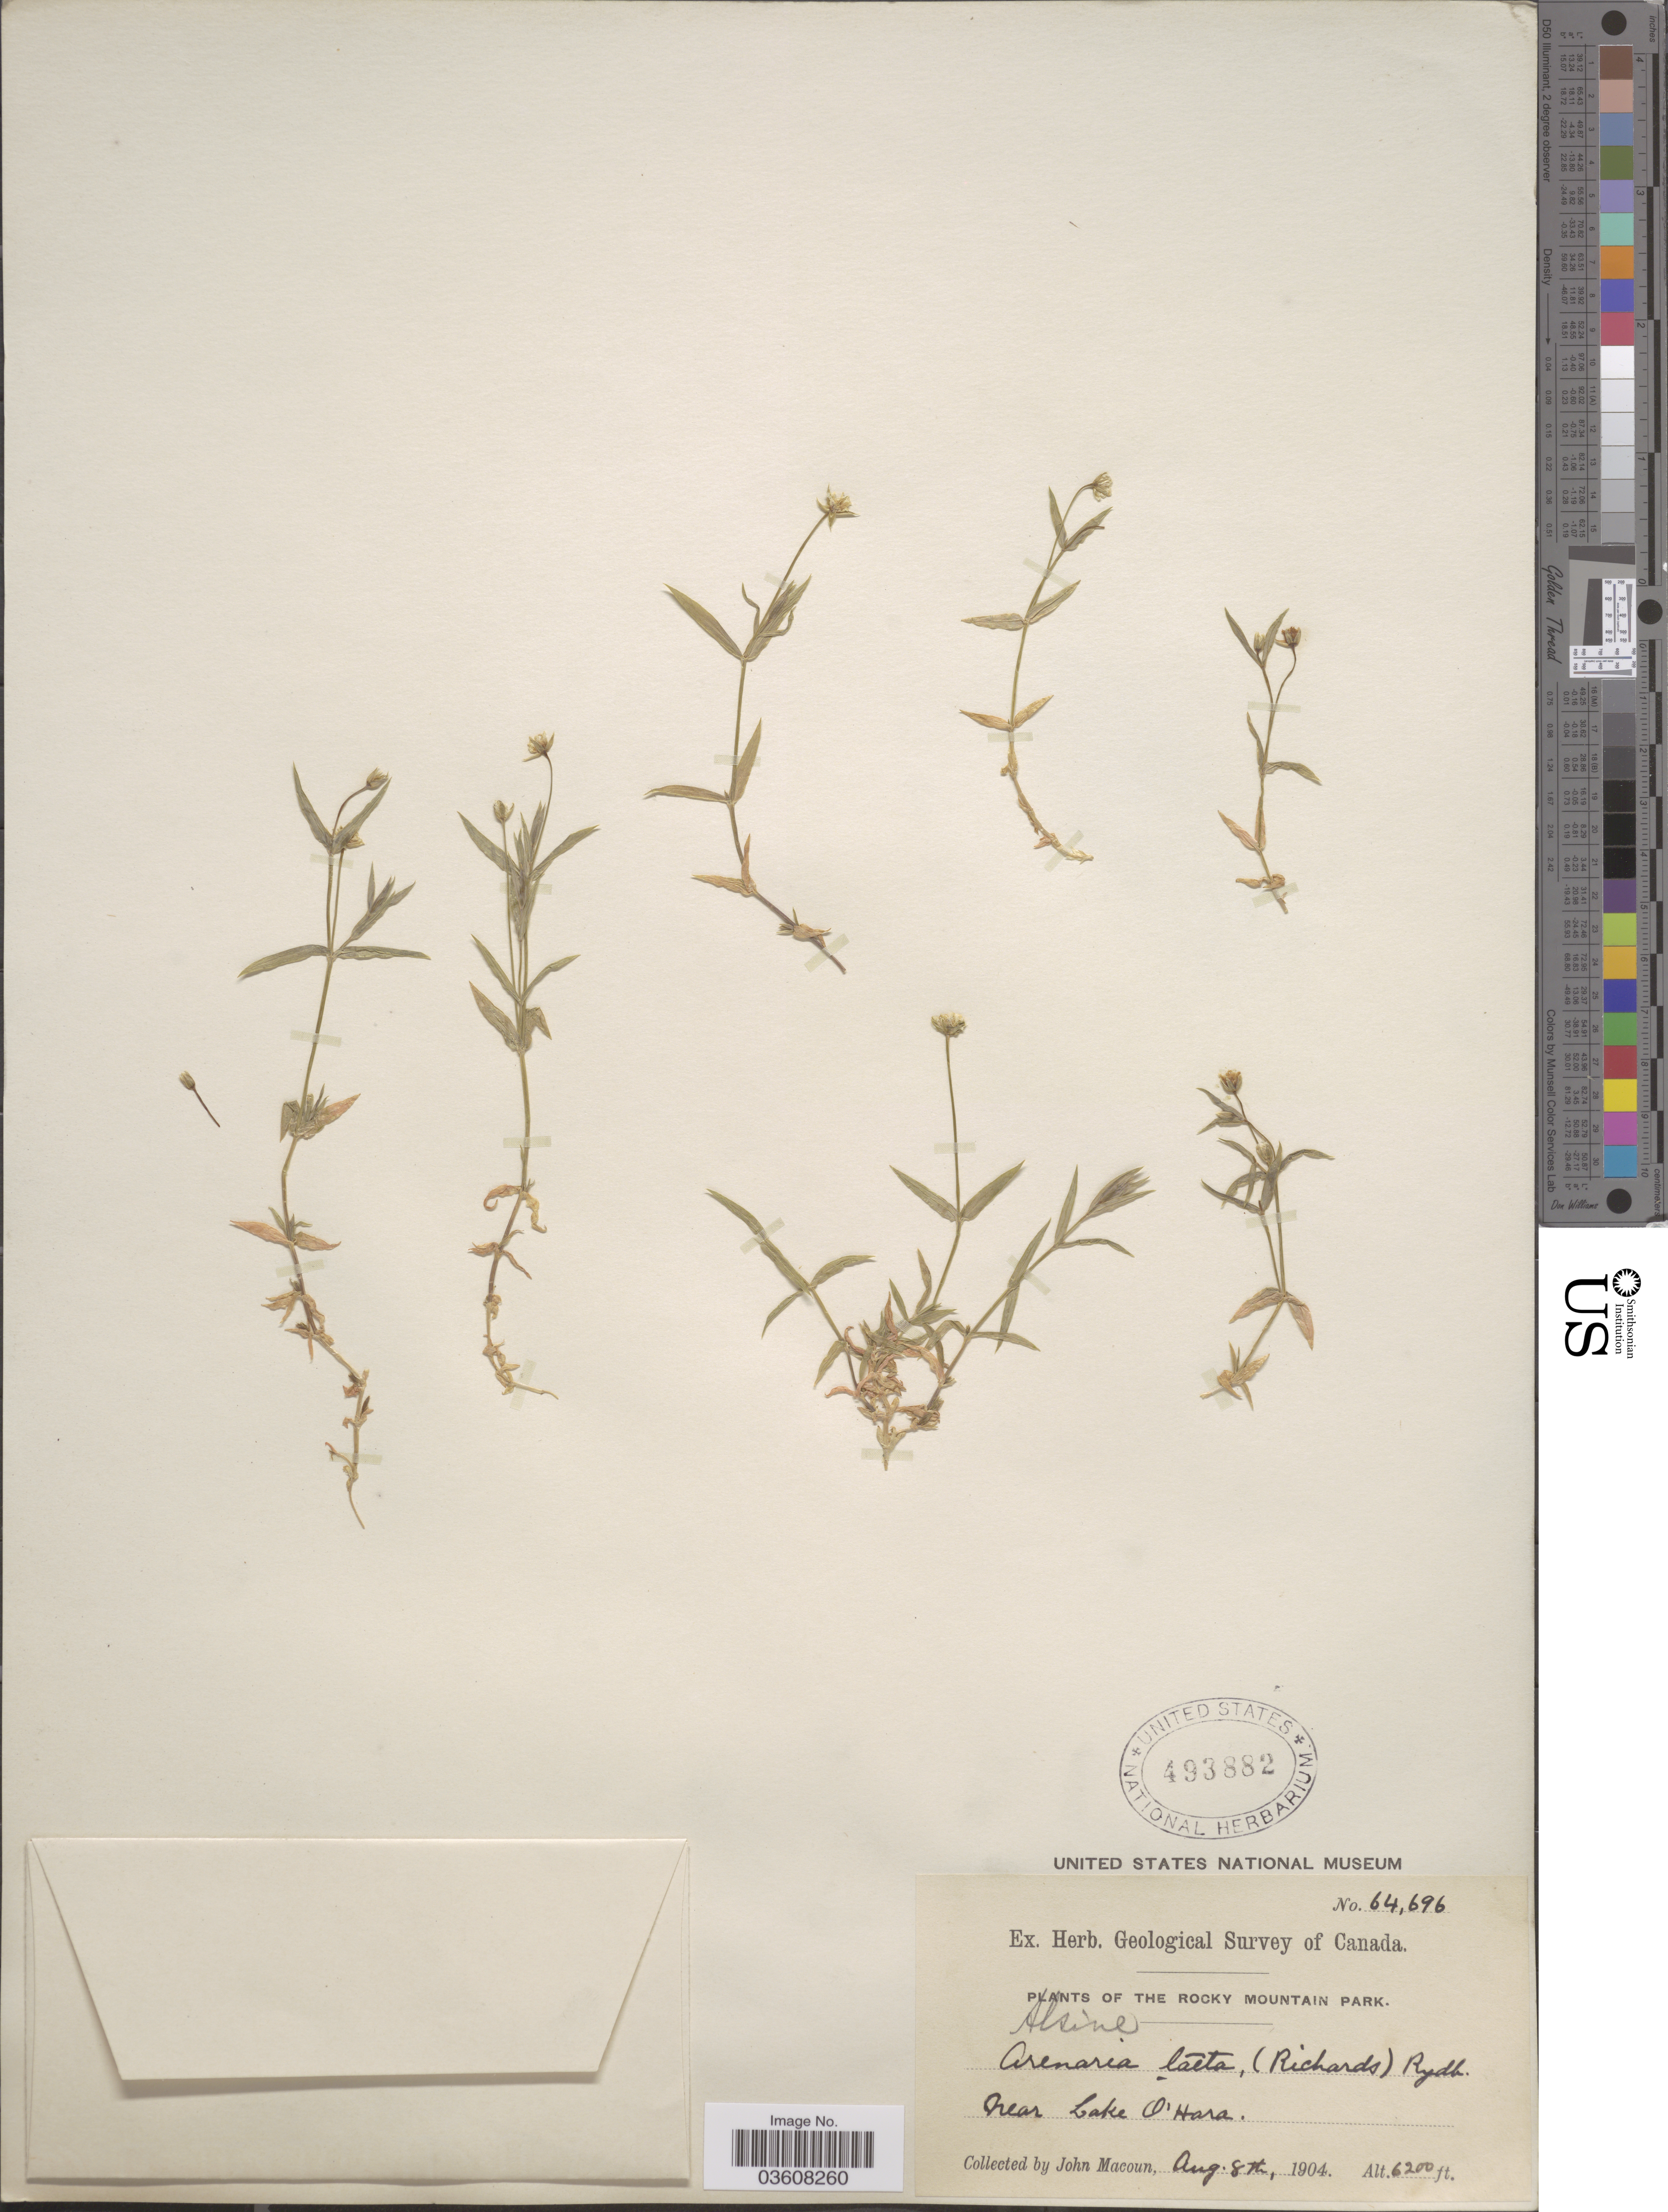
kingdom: Plantae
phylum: Tracheophyta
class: Magnoliopsida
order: Caryophyllales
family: Caryophyllaceae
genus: Stellaria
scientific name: Stellaria laeta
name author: Richards.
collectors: J. Macoun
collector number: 64696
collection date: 1904-08-08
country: Canada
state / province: British Columbia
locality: The Rocky Mountain Park. Near Lake O'Hara.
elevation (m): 1890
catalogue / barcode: US 493882